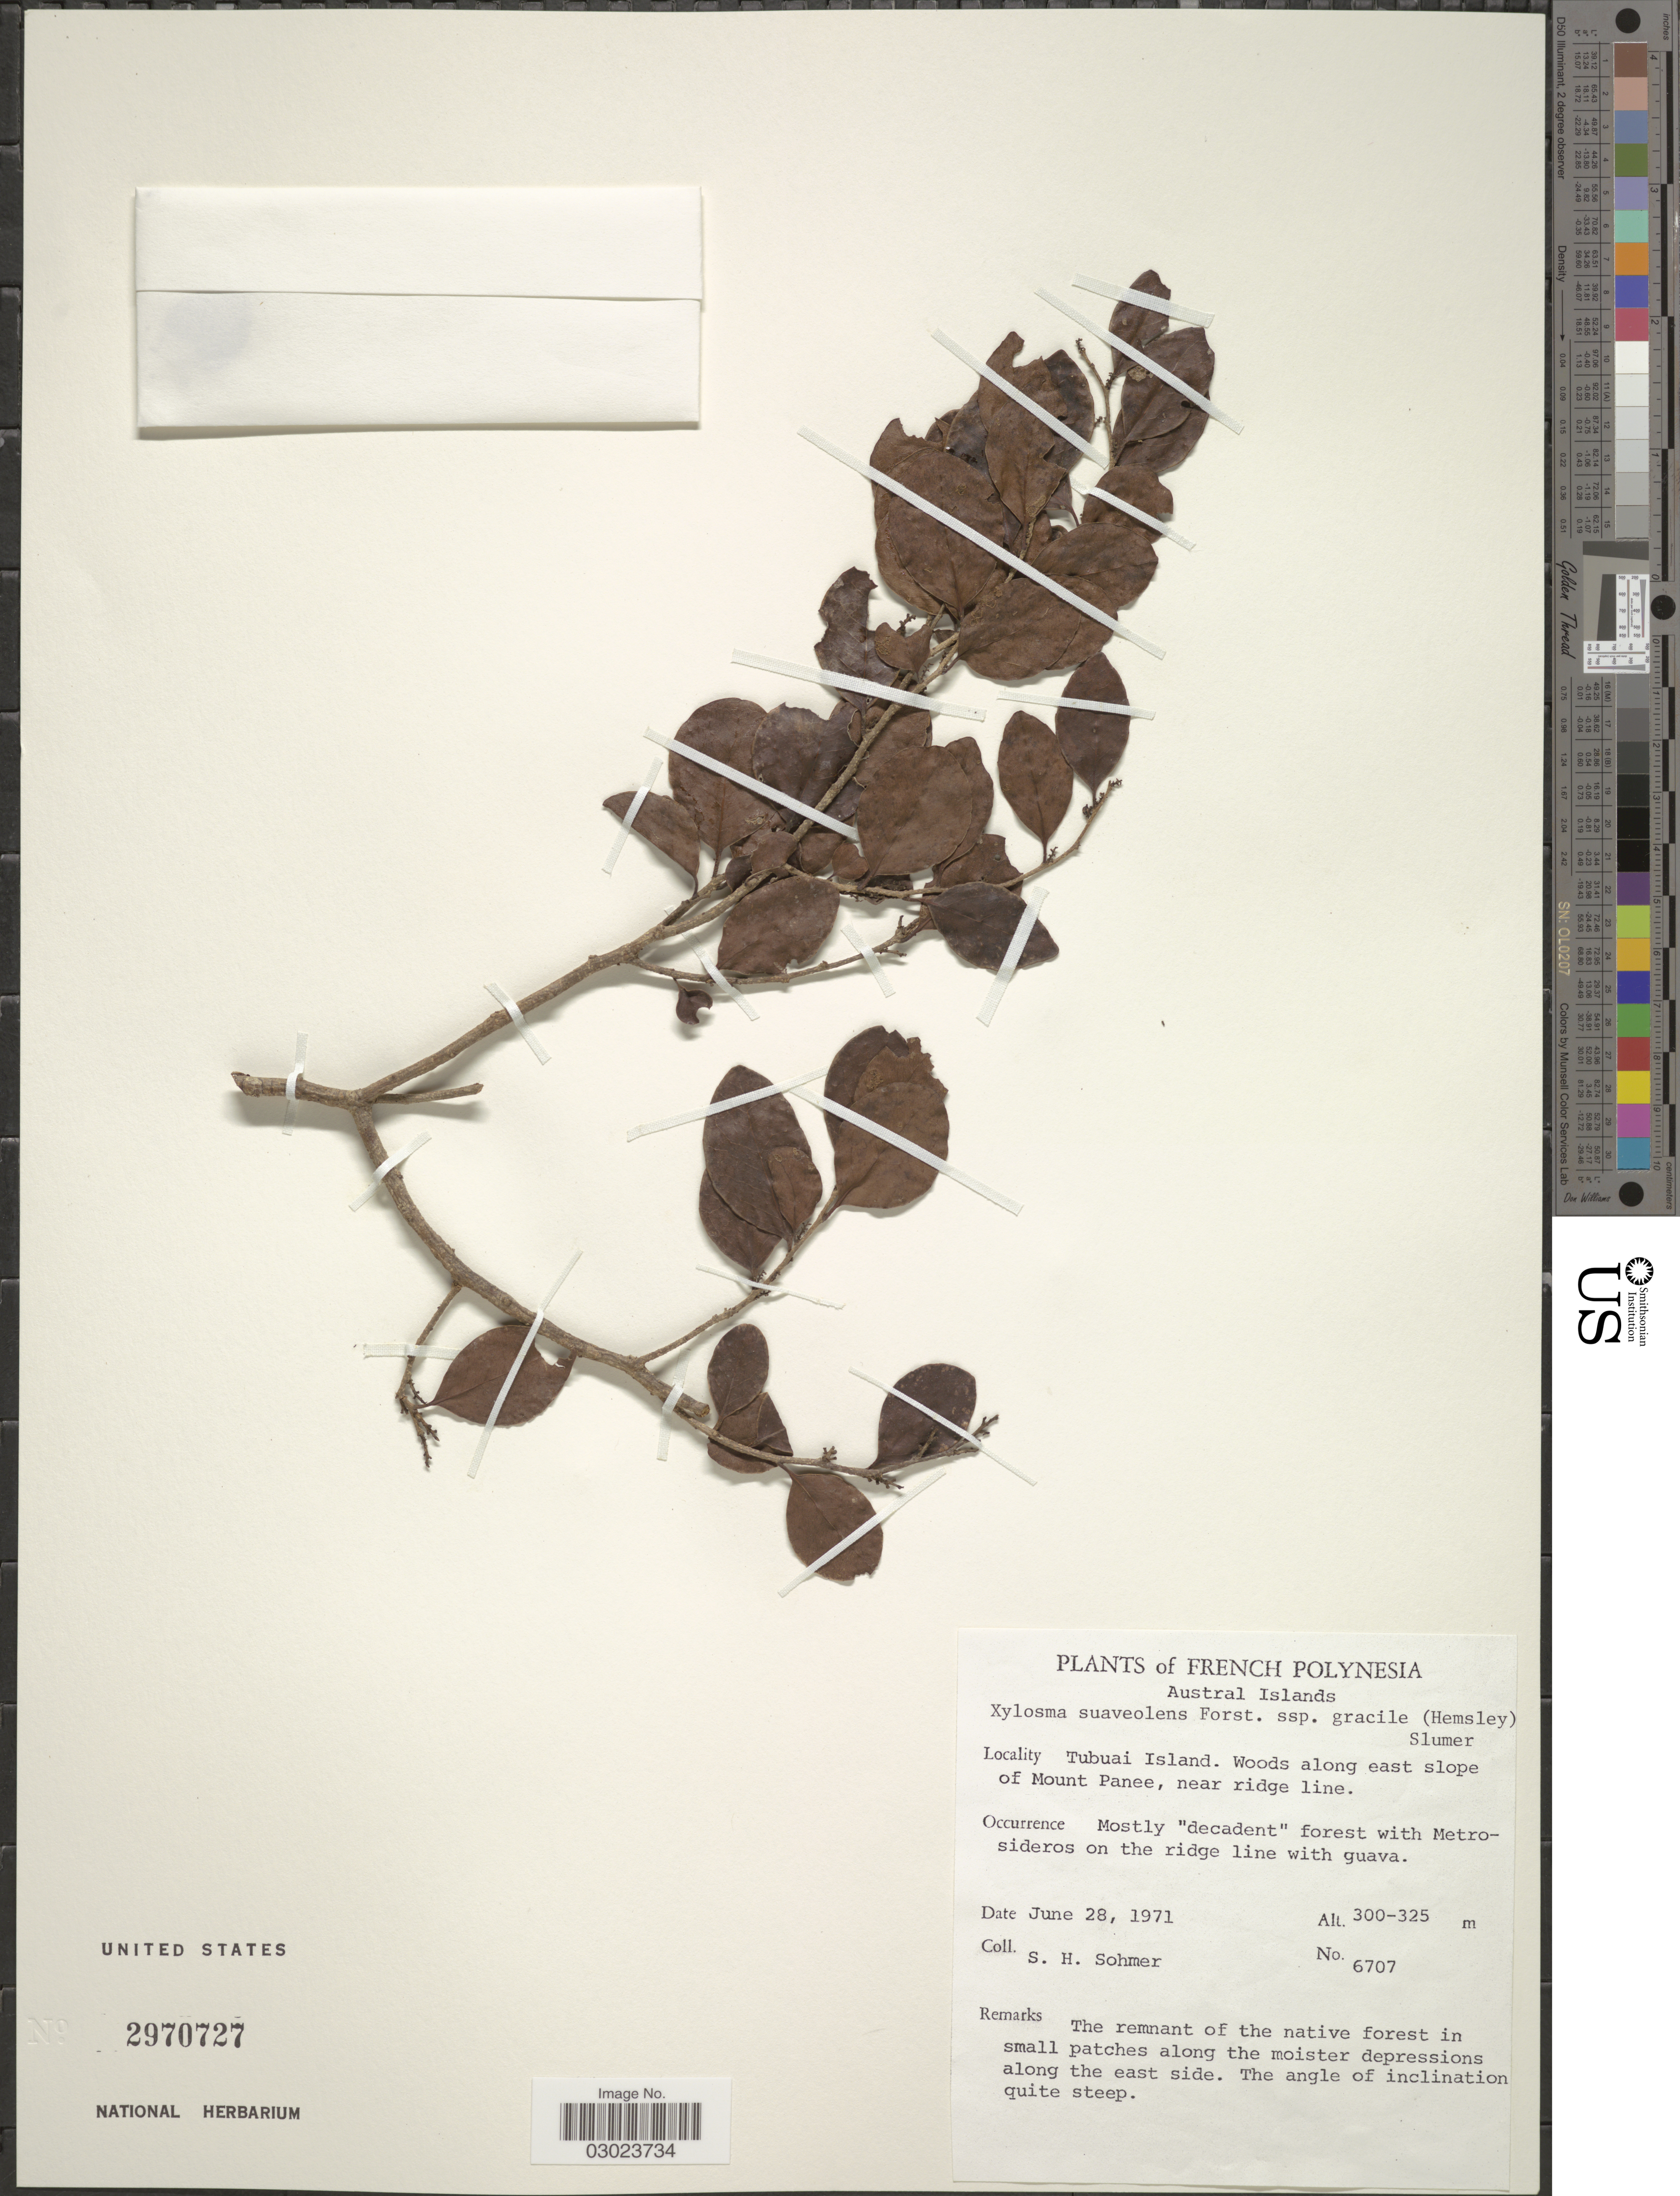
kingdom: Plantae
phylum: Tracheophyta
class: Magnoliopsida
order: Malpighiales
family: Salicaceae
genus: Xylosma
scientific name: Xylosma suaveolens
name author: G. Forst.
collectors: S. H. Sohmer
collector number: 6707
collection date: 1971-06-28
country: French Polynesia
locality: Austral Islands. Tubuai Island. Woods along east slope of Mount Panee, near ridge line.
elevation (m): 300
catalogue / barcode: US 2970727